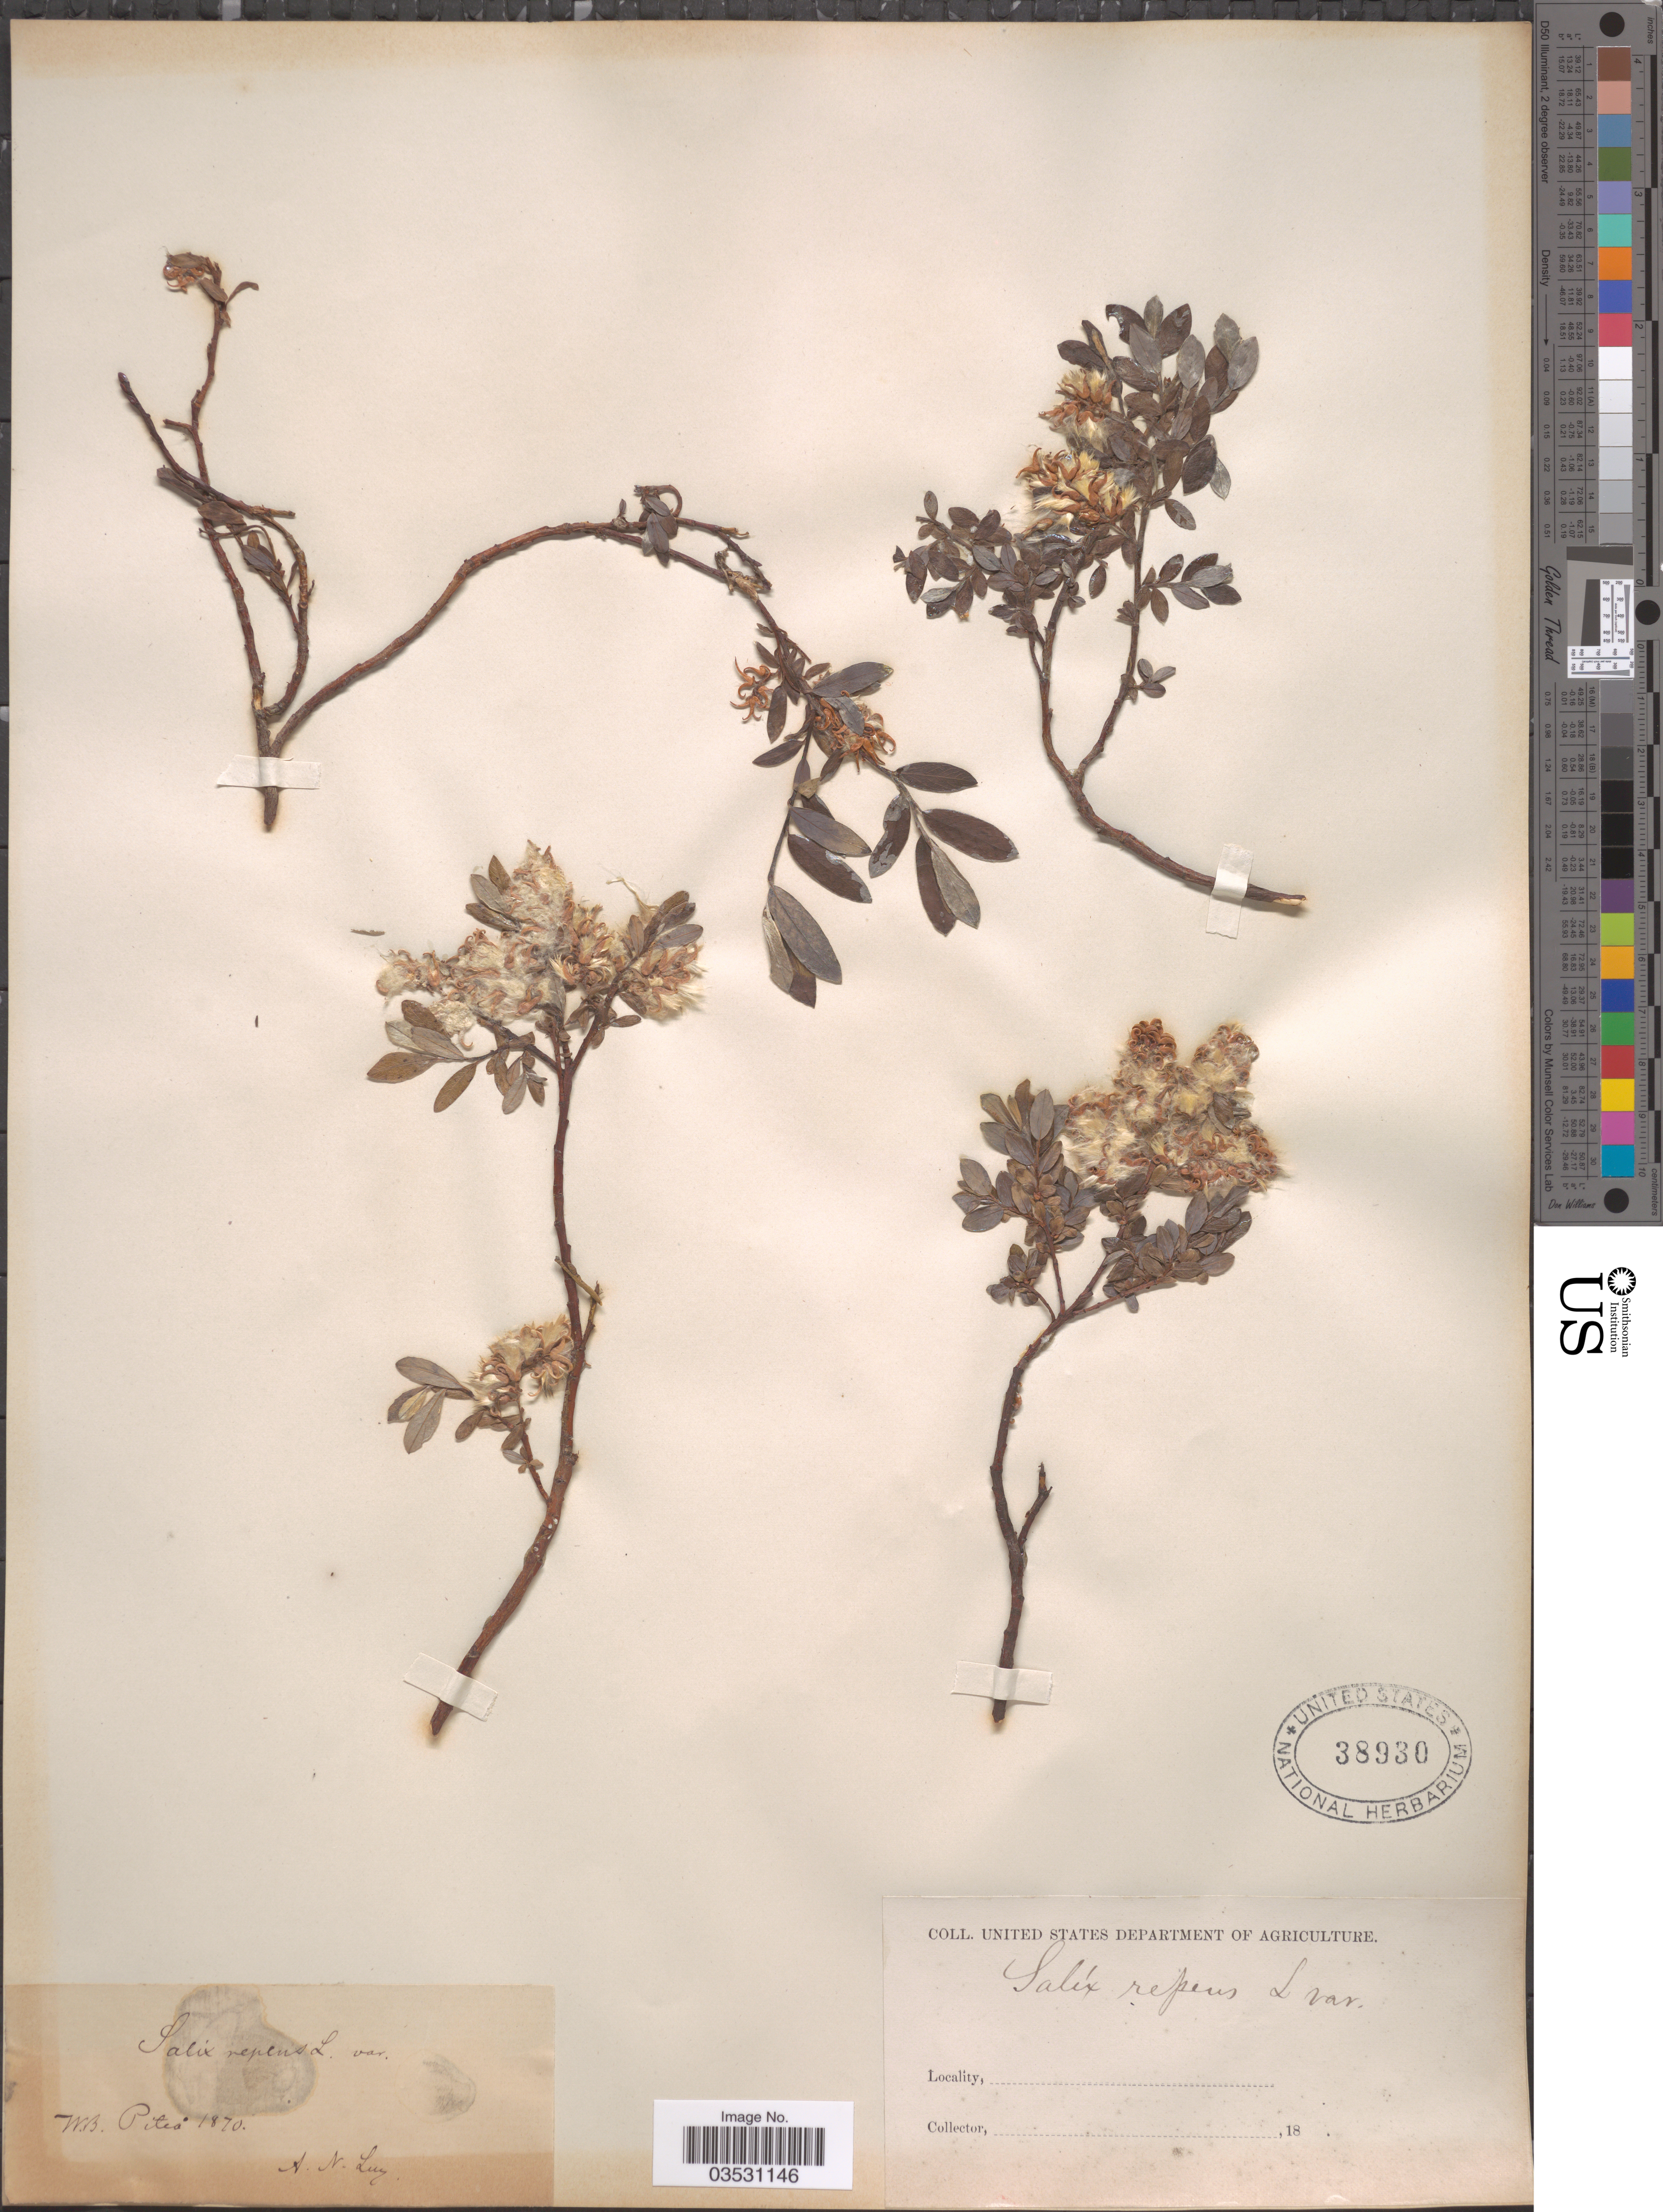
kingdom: Plantae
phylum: Tracheophyta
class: Magnoliopsida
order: Malpighiales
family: Salicaceae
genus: Salix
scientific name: Salix repens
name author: L.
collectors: A. Levy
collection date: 1870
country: Sweden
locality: W.B. Pitea.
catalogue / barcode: US 38930